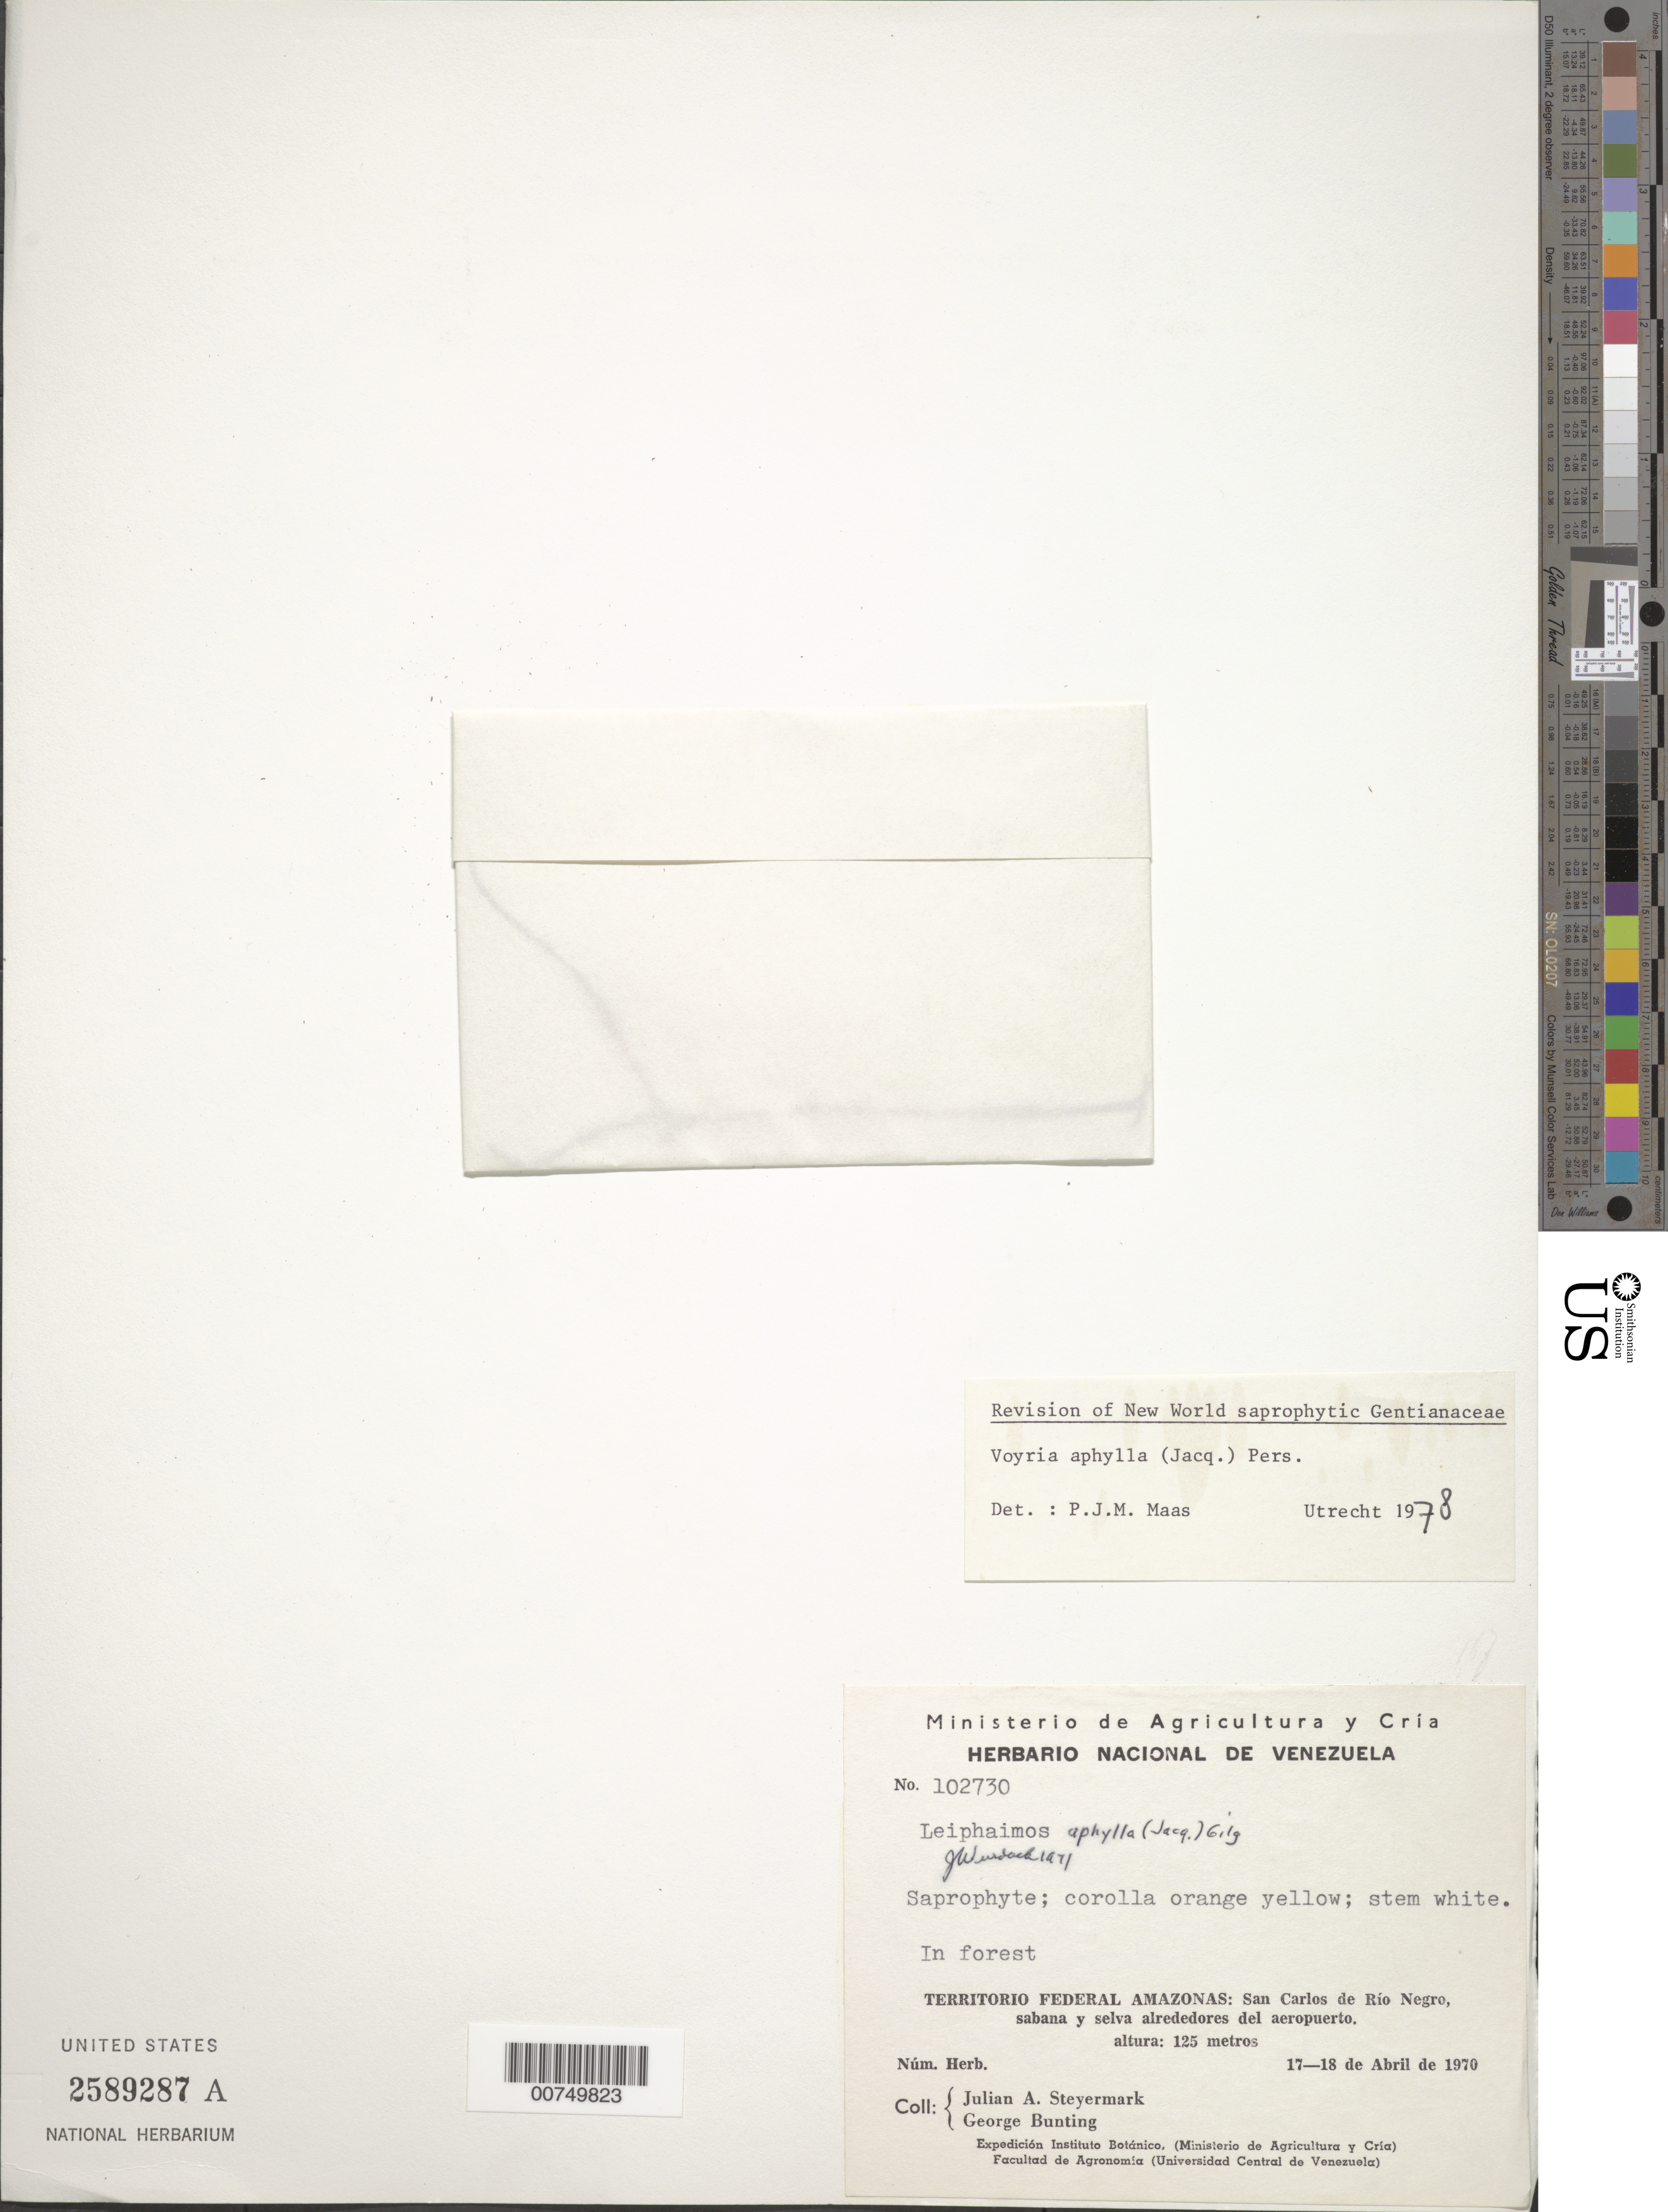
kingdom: Plantae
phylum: Tracheophyta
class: Magnoliopsida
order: Gentianales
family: Gentianaceae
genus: Voyria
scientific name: Voyria aphylla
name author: (Jacq.) Pers.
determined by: Maas, Paul J. M.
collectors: J. Steyermark & G. S. Bunting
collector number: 102730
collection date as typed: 17-Apr-70 to 18-Apr-70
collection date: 1970-04-17/1970-04-18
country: Venezuela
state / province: Amazonas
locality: San Carlos de Río Negro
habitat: Savanna and forest, outskirts of airport; in forest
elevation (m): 125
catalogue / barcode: US 2589287A